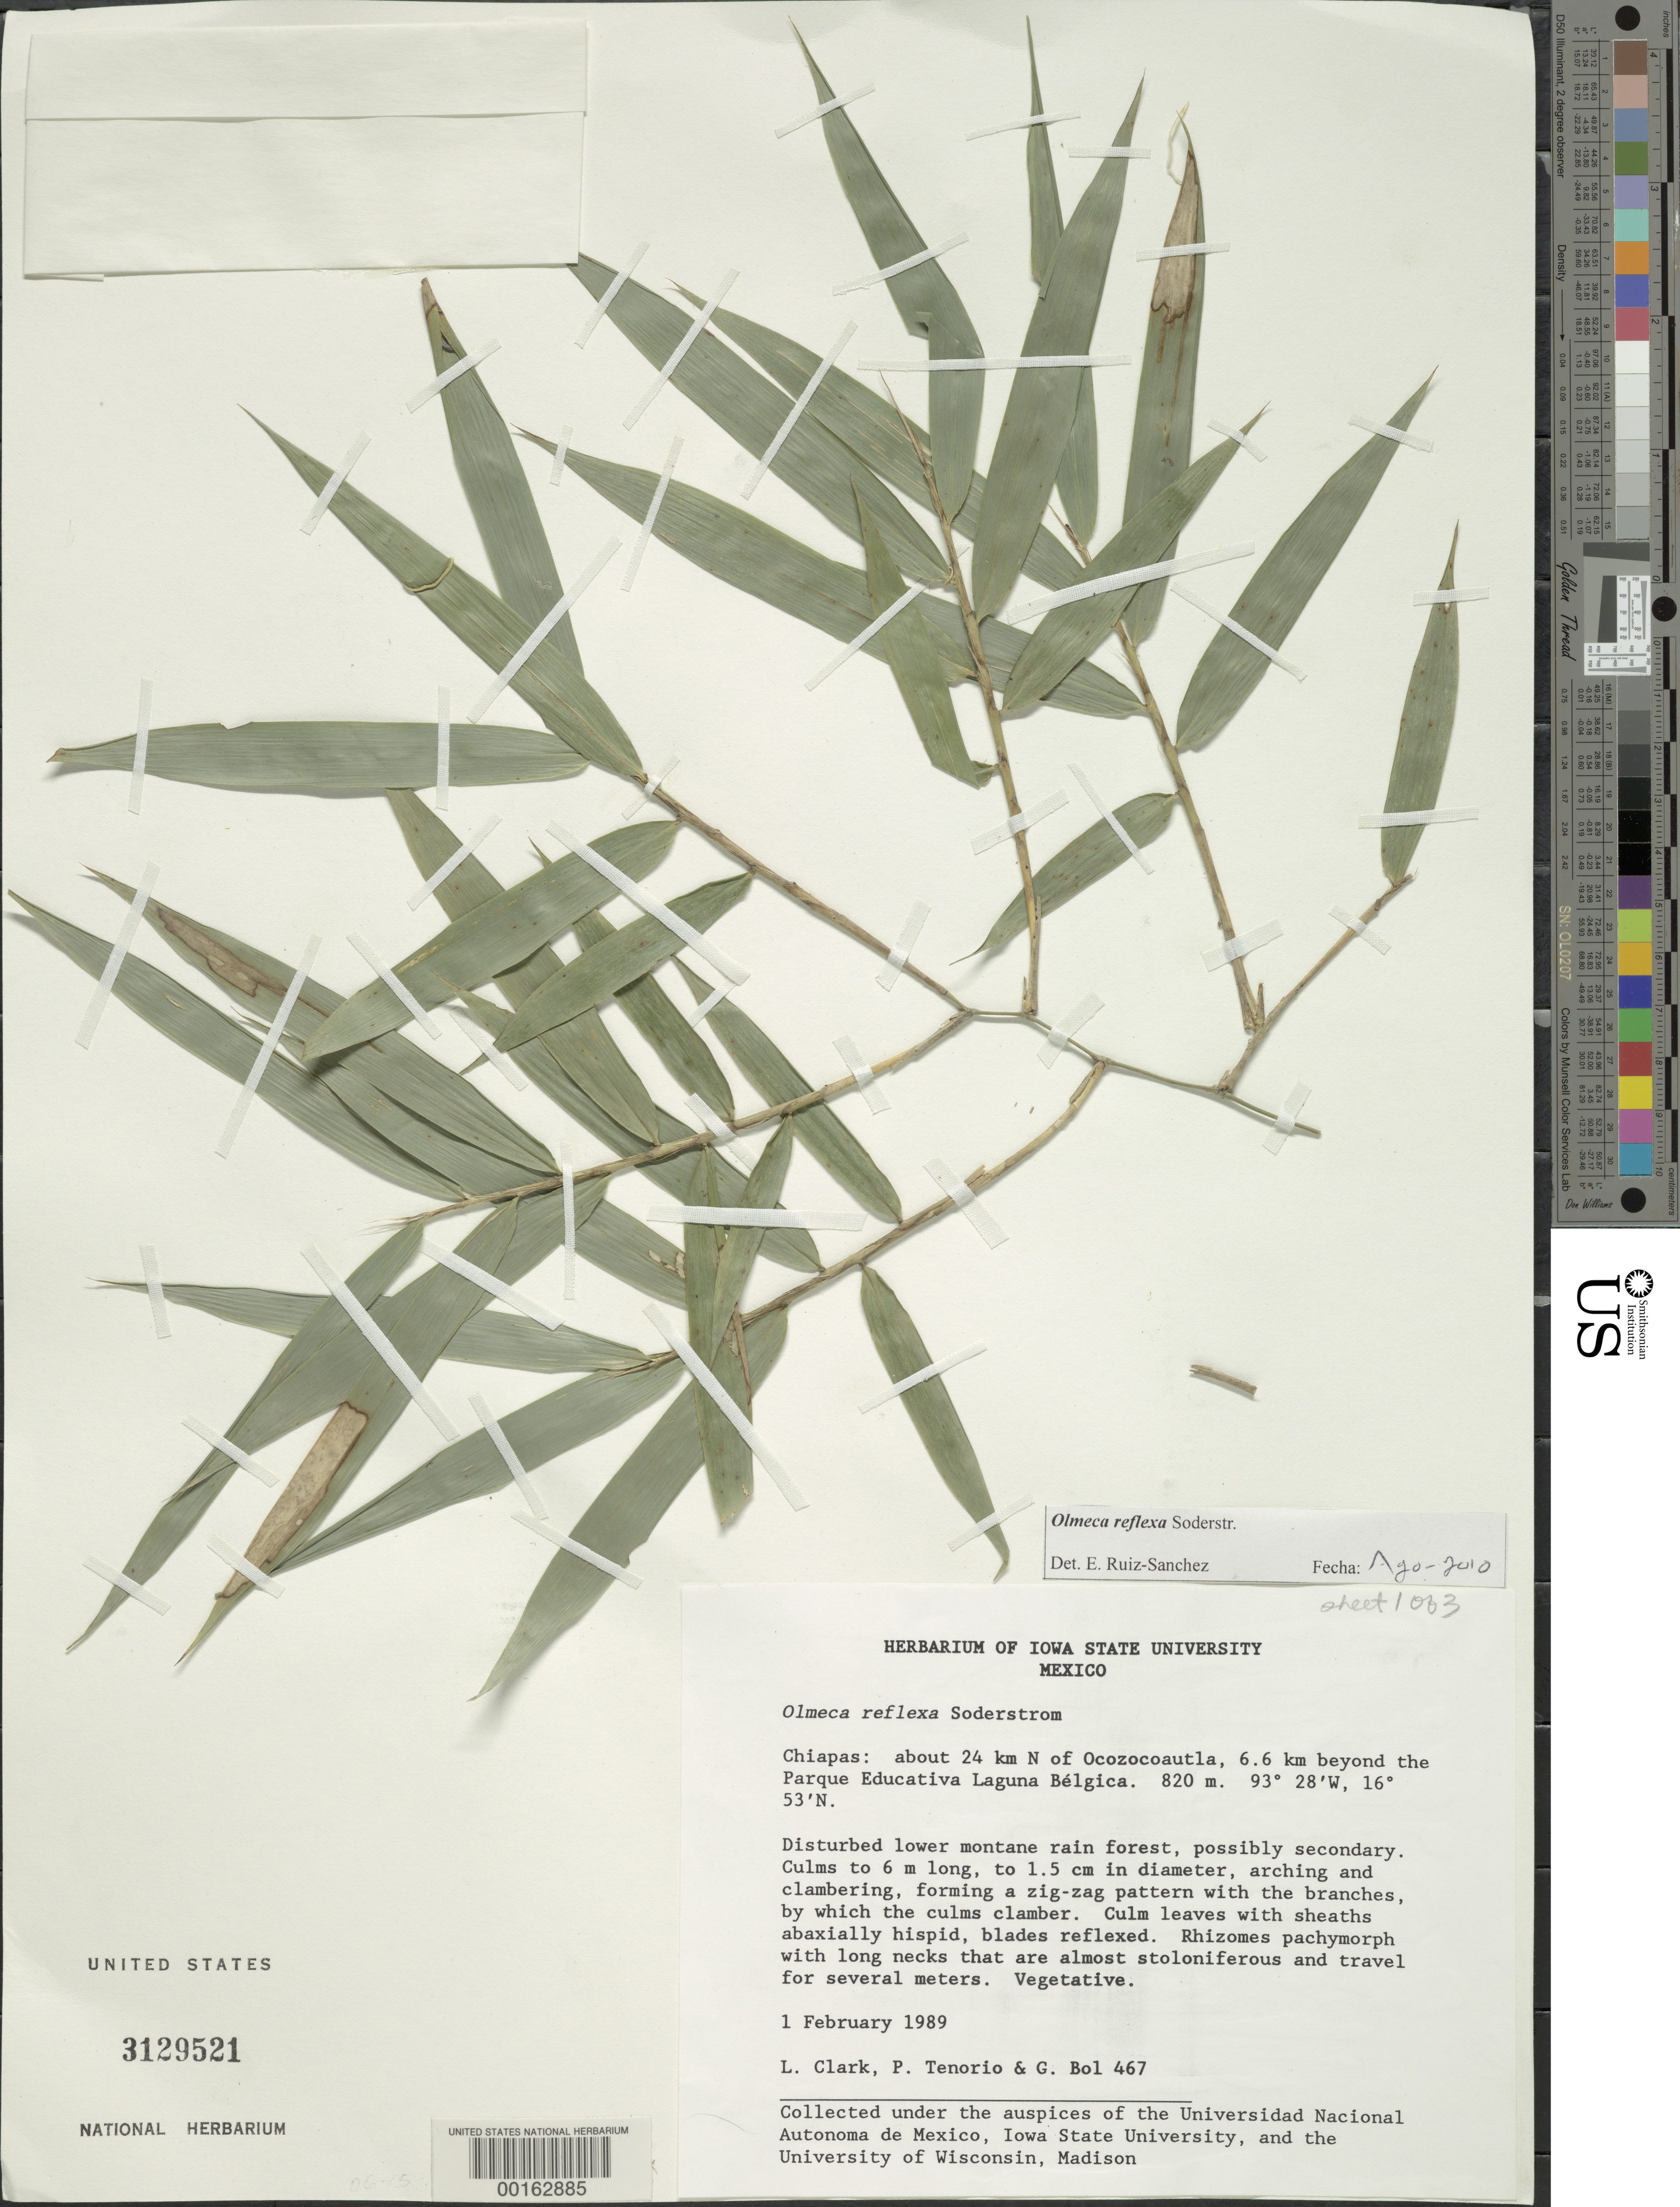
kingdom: Plantae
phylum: Tracheophyta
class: Liliopsida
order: Poales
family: Poaceae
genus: Olmeca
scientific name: Olmeca reflexa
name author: Soderstr.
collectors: L. G. Clark, P. Tenorio L. & G. Bol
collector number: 467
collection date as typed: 01 Feb 1989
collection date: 1989-02-01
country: Mexico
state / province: Chiapas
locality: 24 km N of Ocozocoautla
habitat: Disturbed lower montane rainforest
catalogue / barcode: US 3129521